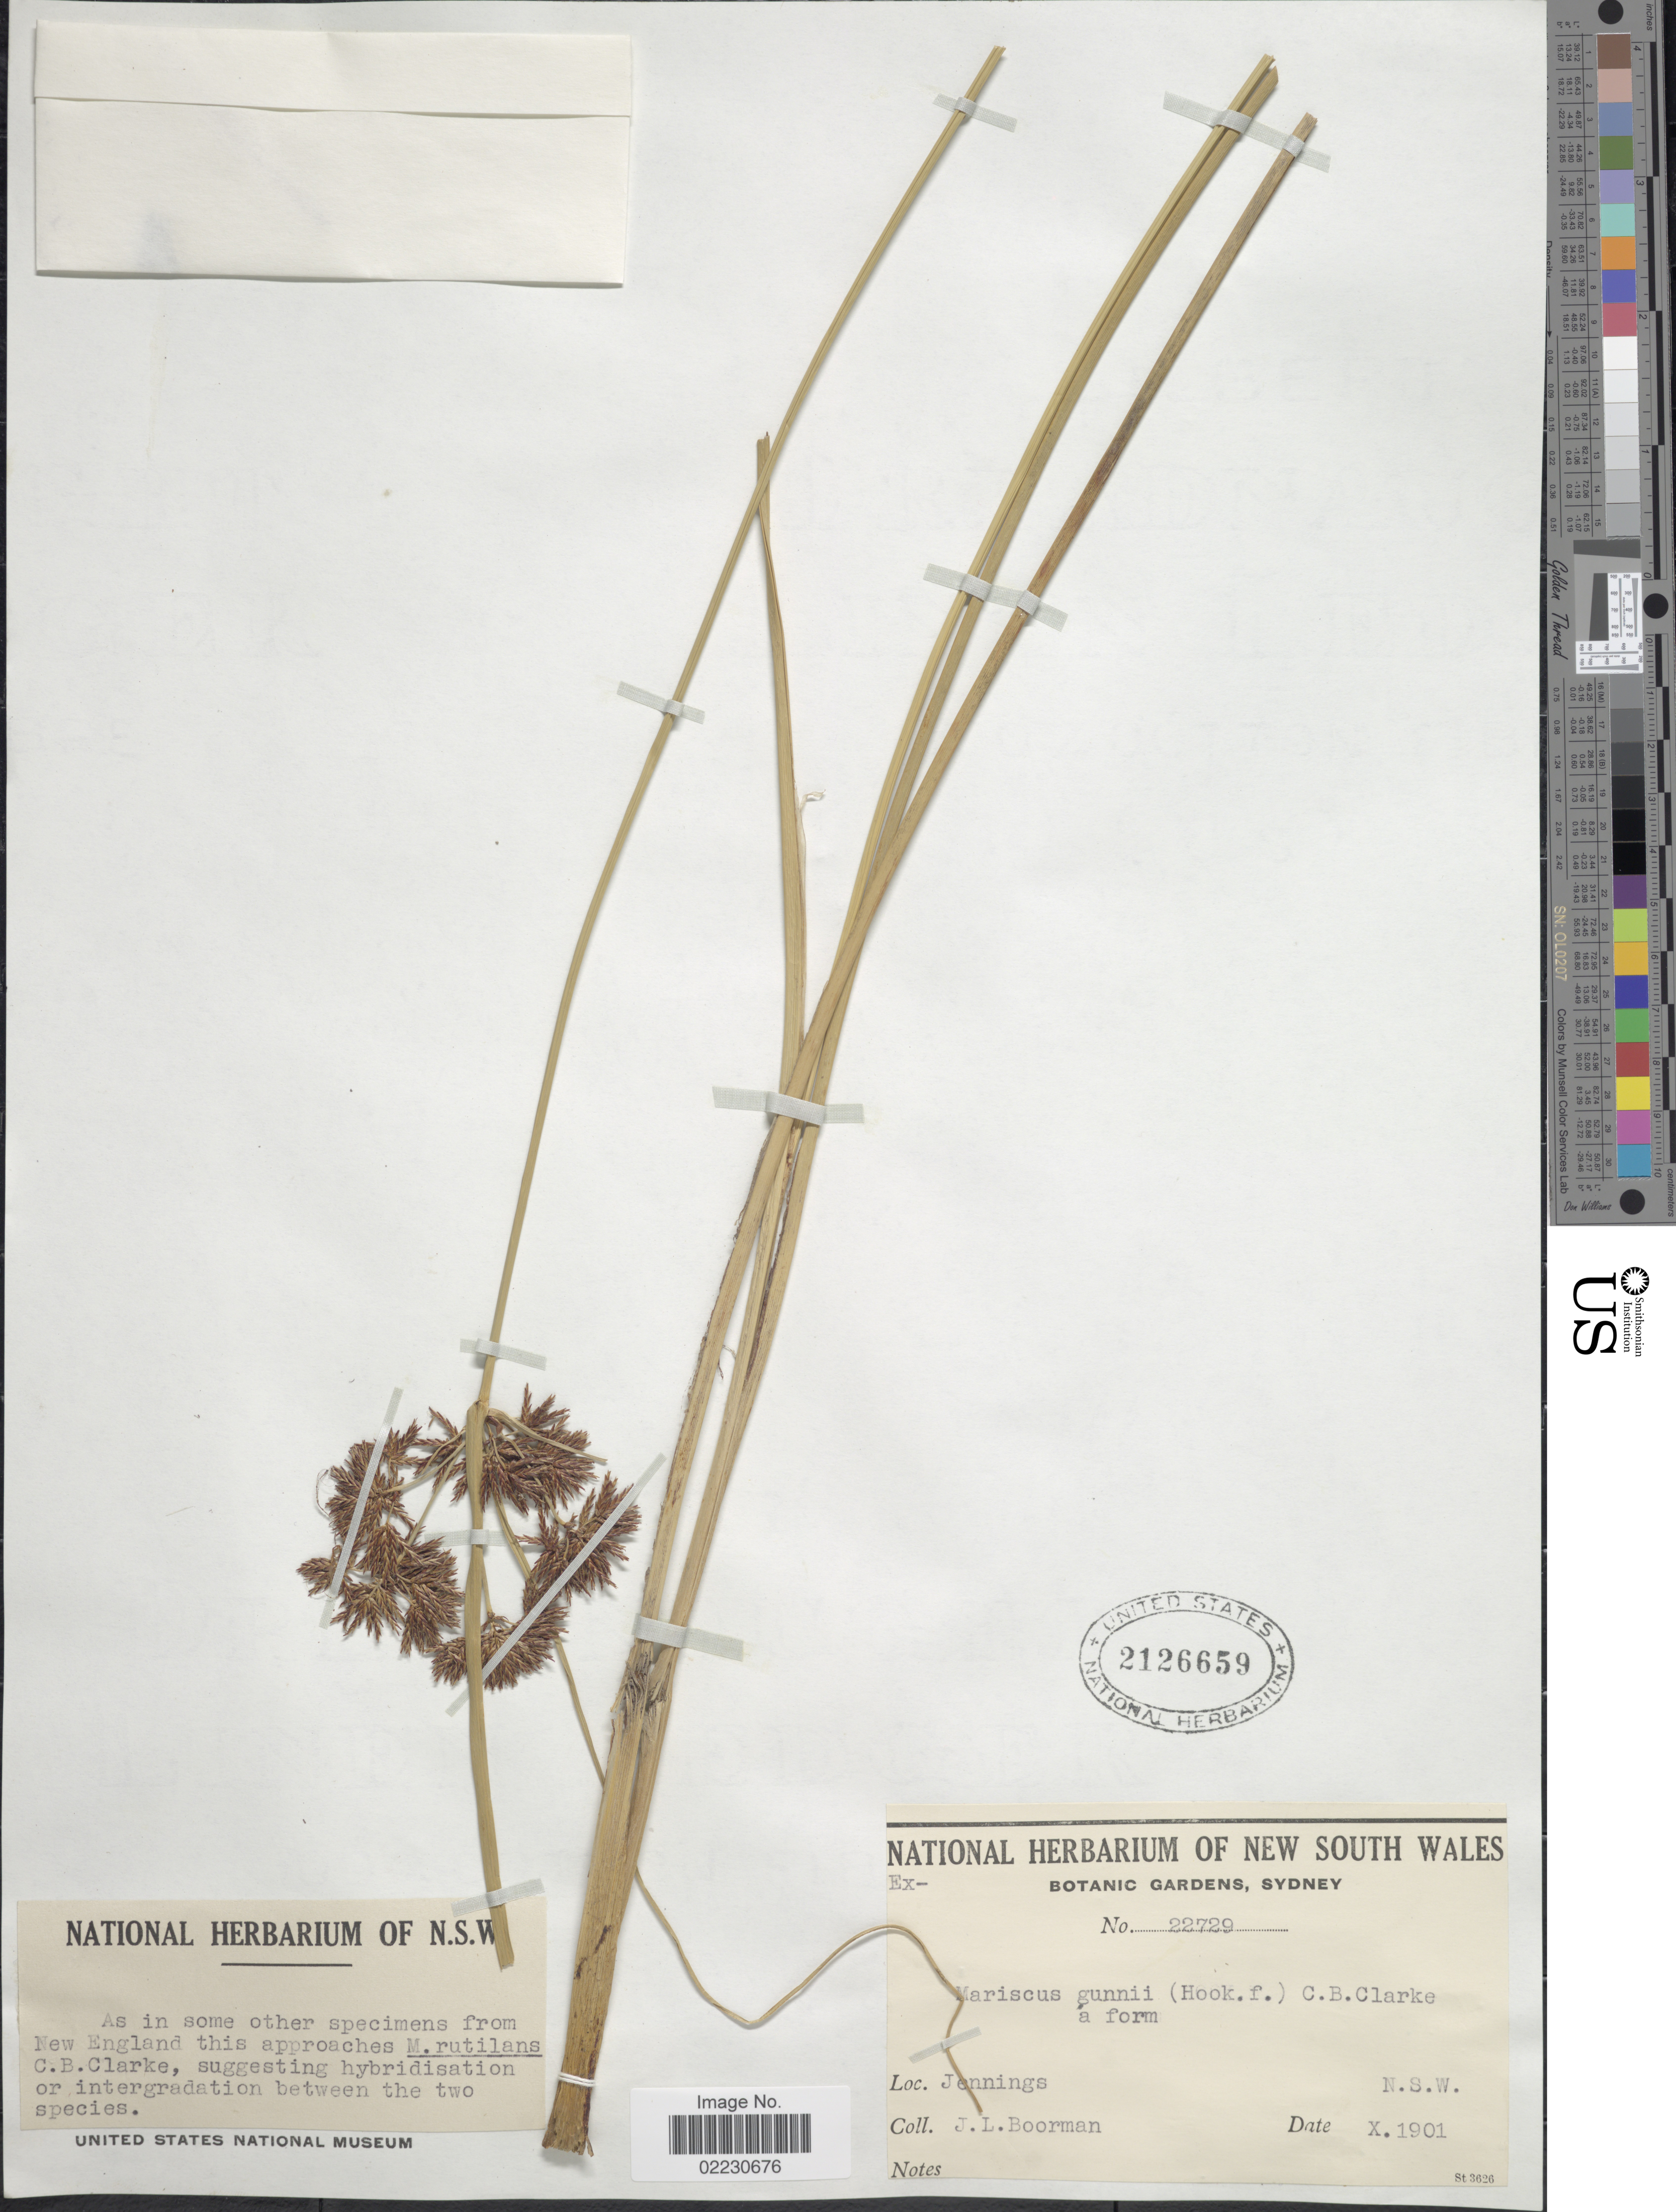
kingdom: Plantae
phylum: Tracheophyta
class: Liliopsida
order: Poales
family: Cyperaceae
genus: Cyperus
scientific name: Cyperus gunnii subsp. gunnii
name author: Hook. f.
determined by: Strong, Mark T., (BOT), Smithsonian Institution - National Museum of Natural History (UNITED STATES)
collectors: J. Boorman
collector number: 22729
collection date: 1901-10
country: Australia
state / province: New South Wales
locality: Jennings N.S.W.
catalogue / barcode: US 2126659